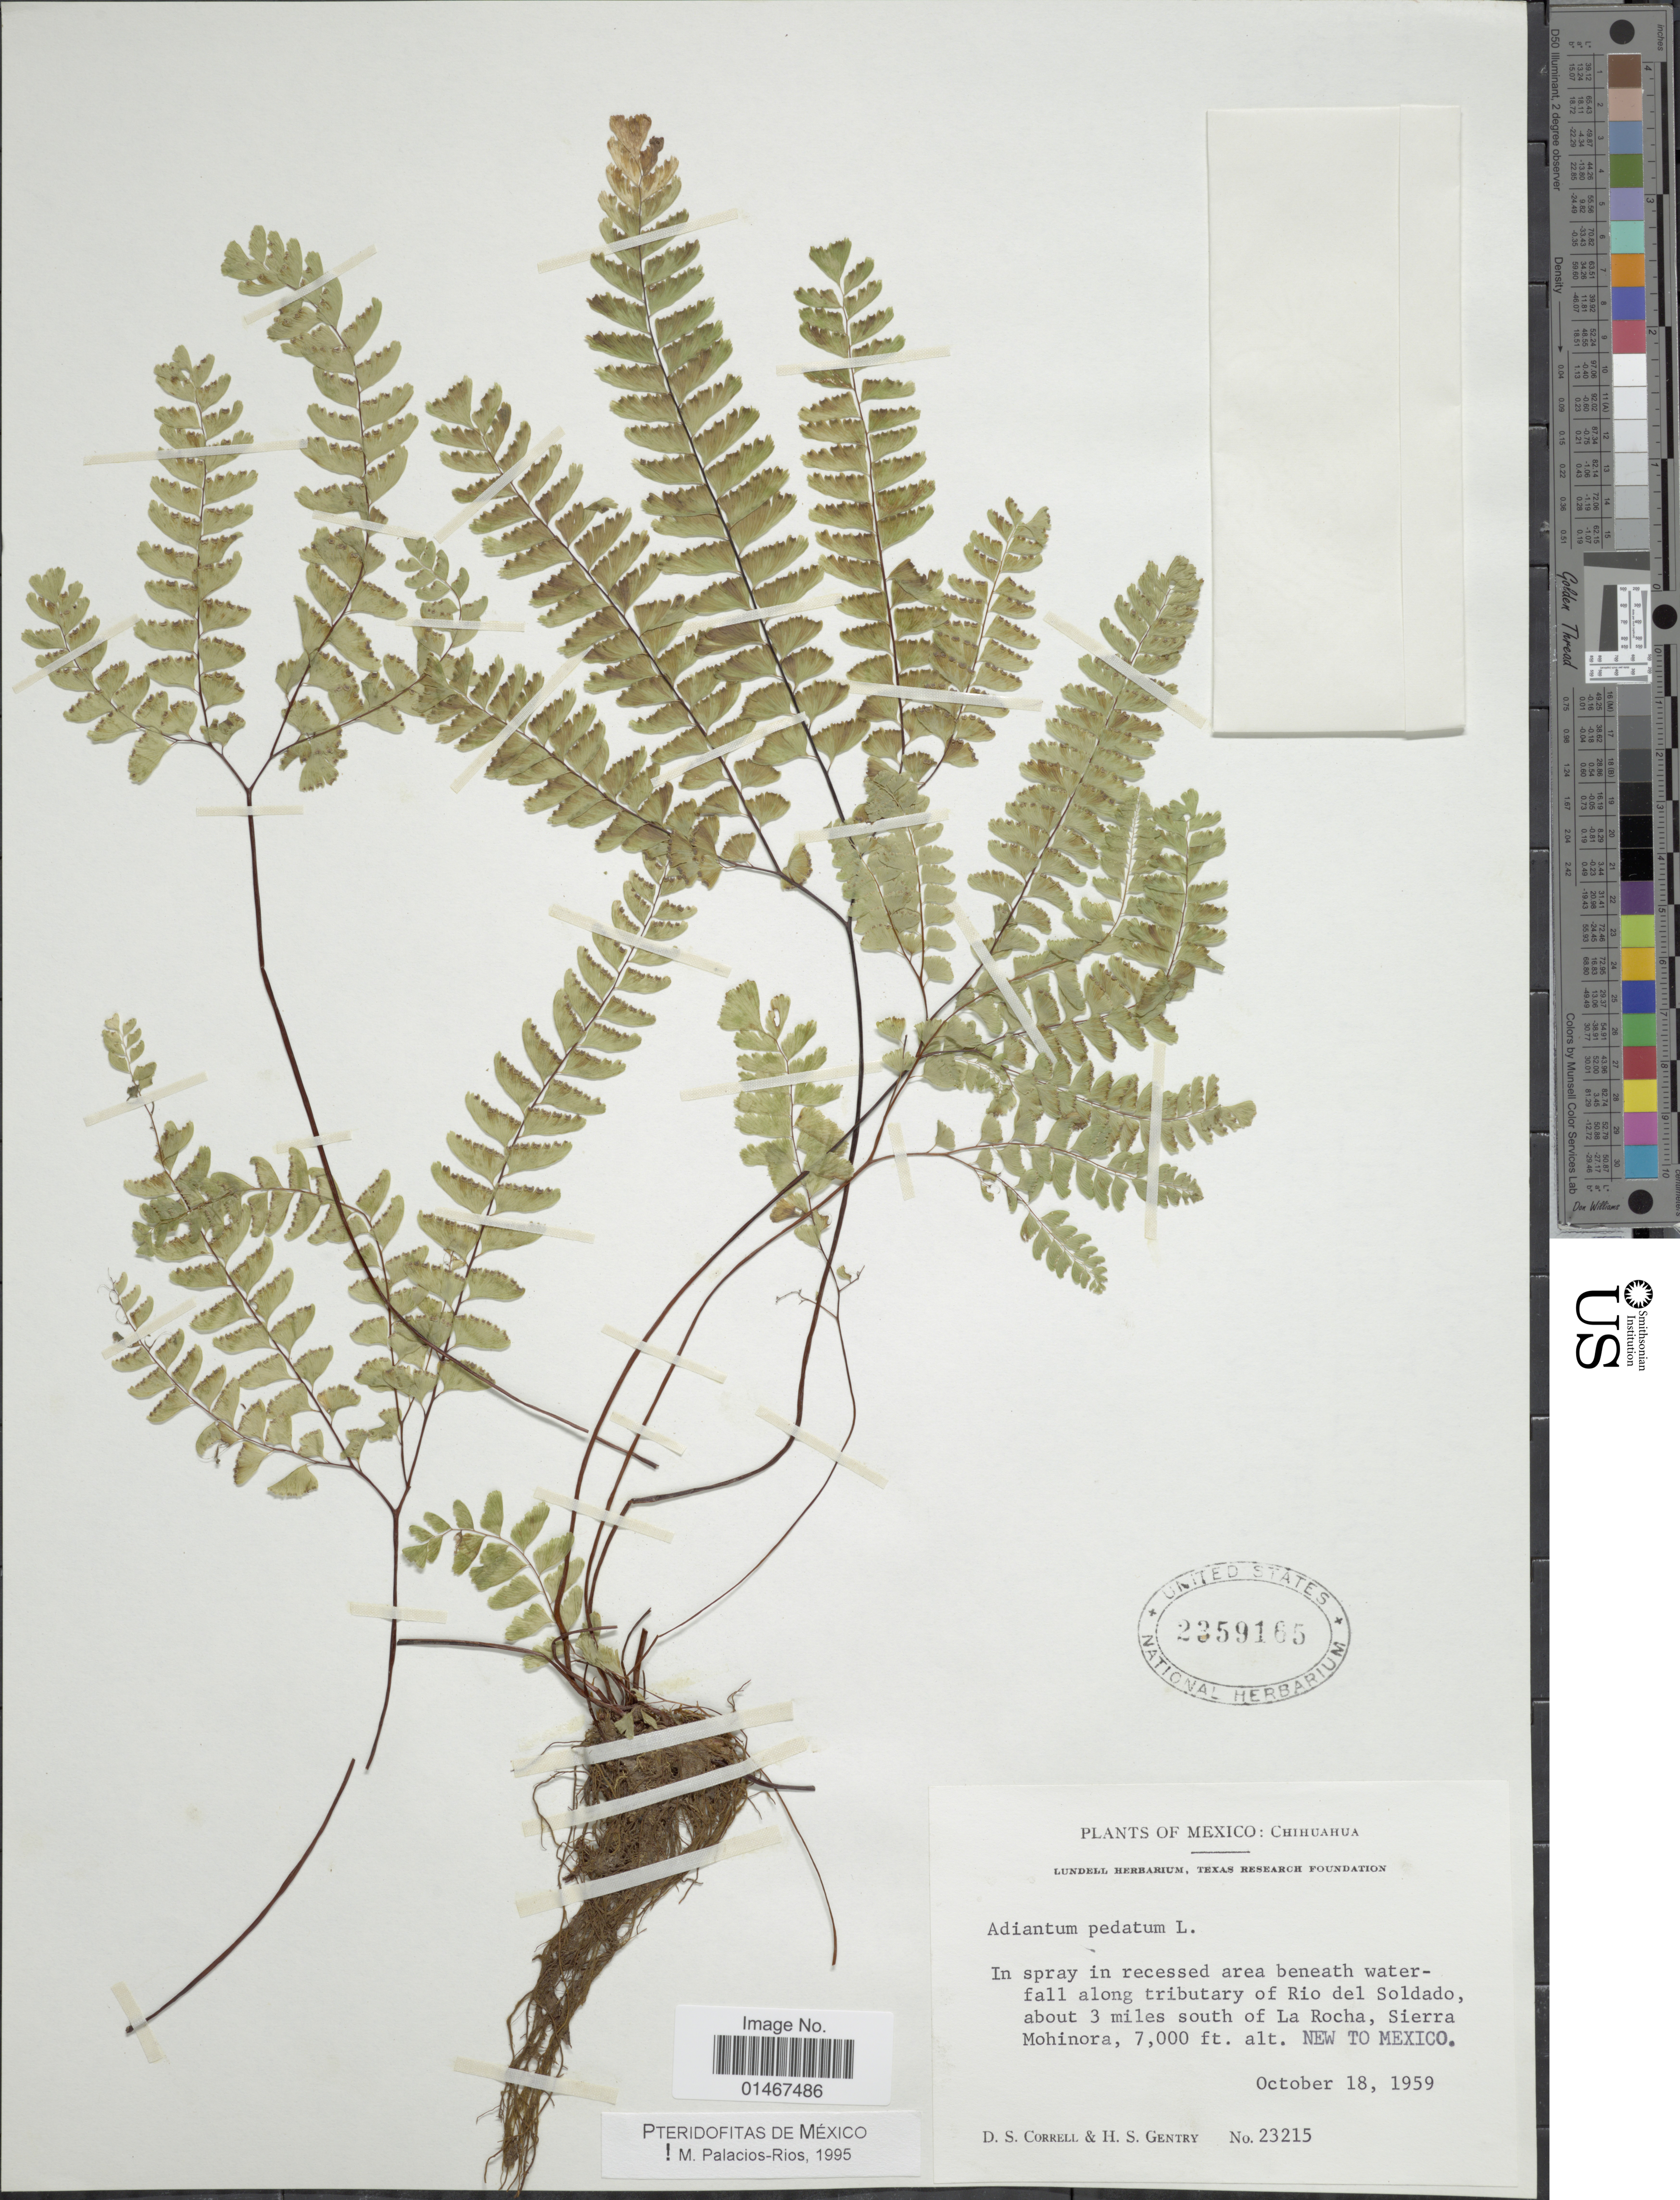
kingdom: Plantae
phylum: Tracheophyta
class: Polypodiopsida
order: Polypodiales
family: Pteridaceae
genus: Adiantum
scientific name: Adiantum pedatum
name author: L.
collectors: D. S. Correll & H. S. Gentry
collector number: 23215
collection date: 1959-10-18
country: Mexico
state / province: Chihuahua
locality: In spray in recessed area beneath waterfall along tributary of Rio del Soldado, about 3 miles south of La Rocha, Sierra Mohinora. New to Mexico.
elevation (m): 2134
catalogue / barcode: US 2359165